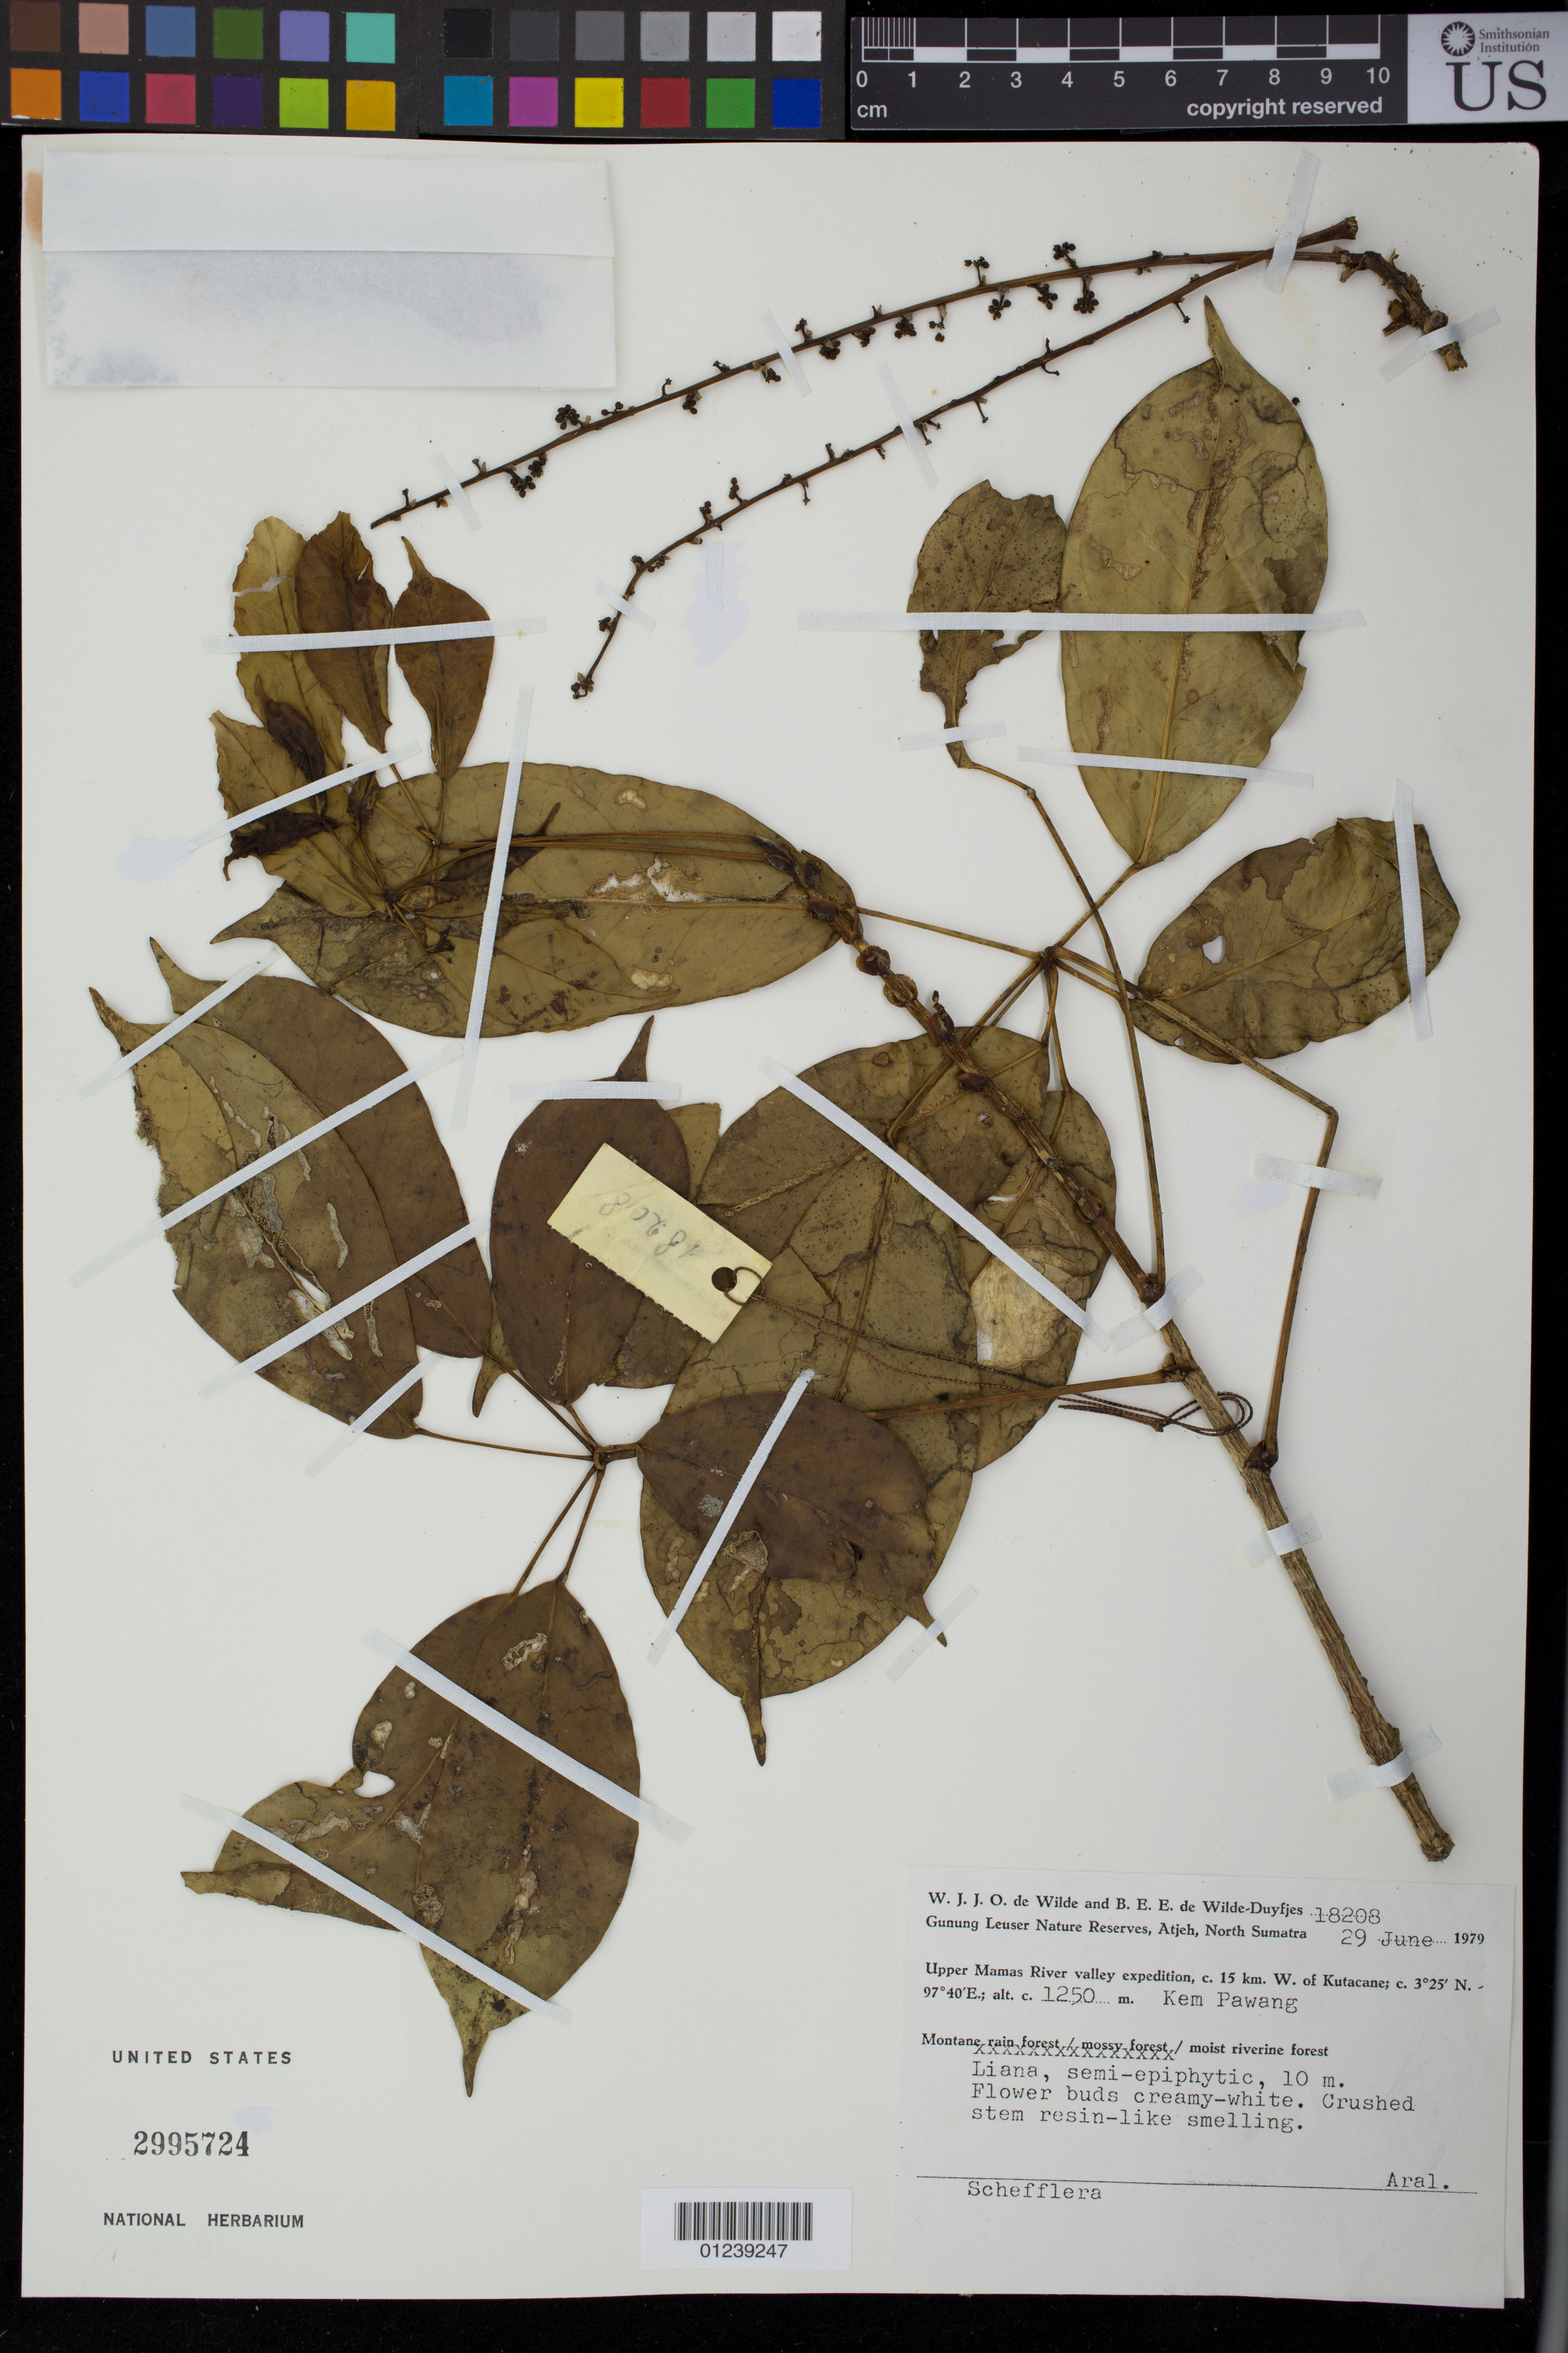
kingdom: Plantae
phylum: Tracheophyta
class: Magnoliopsida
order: Apiales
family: Araliaceae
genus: Schefflera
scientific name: Schefflera sp.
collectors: W. J. de Wilde & B. E. de Wilde-Duyfjes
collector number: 18208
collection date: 1979-06-29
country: Indonesia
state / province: Sumatra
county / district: Sumatera Utara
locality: Gunung Leuser Nature Reserve, Atjeh. Upper Mamas River valley expedition, c. 15 km. W. of Kutacane; Kem Pawang.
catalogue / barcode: US 2995724